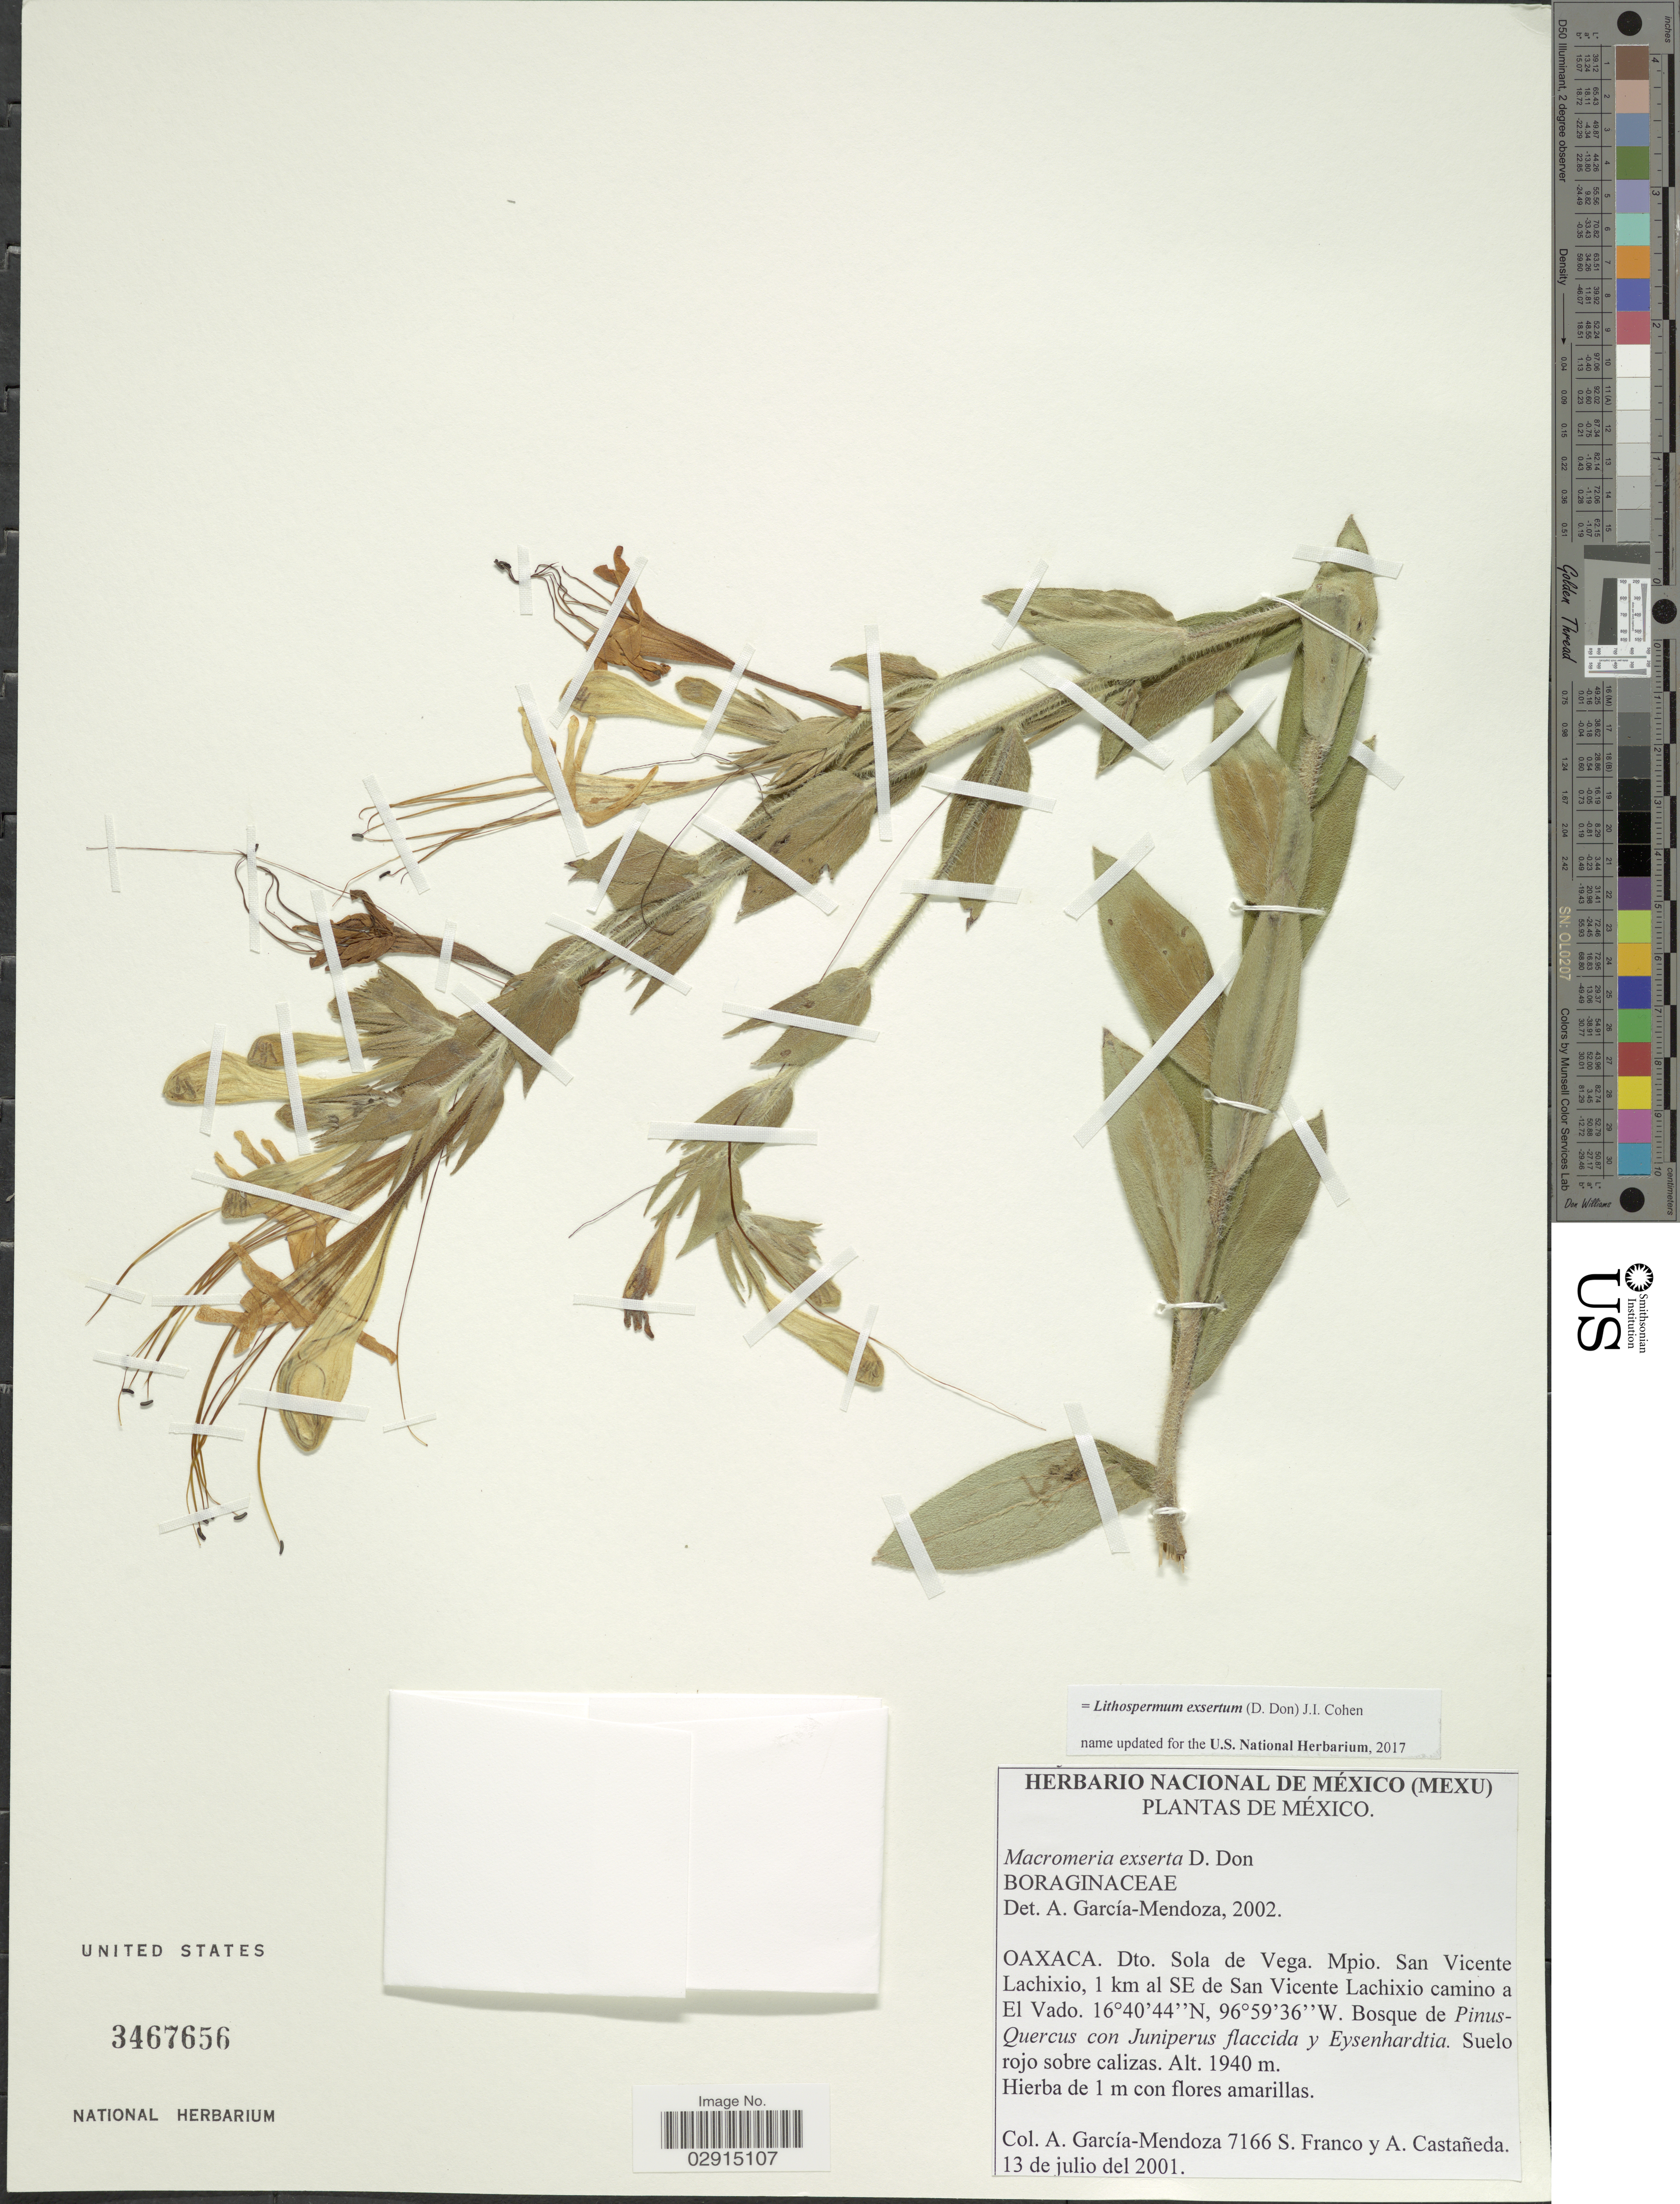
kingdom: Plantae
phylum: Tracheophyta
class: Magnoliopsida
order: Boraginales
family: Boraginaceae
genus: Lithospermum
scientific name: Lithospermum exsertum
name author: (D. Don) Cohen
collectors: A. García-Mendoza, S. Franco & A. Castañeda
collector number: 7166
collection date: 2001-07-13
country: Mexico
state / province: Oaxaca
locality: Dto. Sola de Vega. Mpio. San Vicente Lachixio, 1 km al SE de San Vicente Lachixio camino a El Vado.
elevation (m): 1940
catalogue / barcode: US 3467656